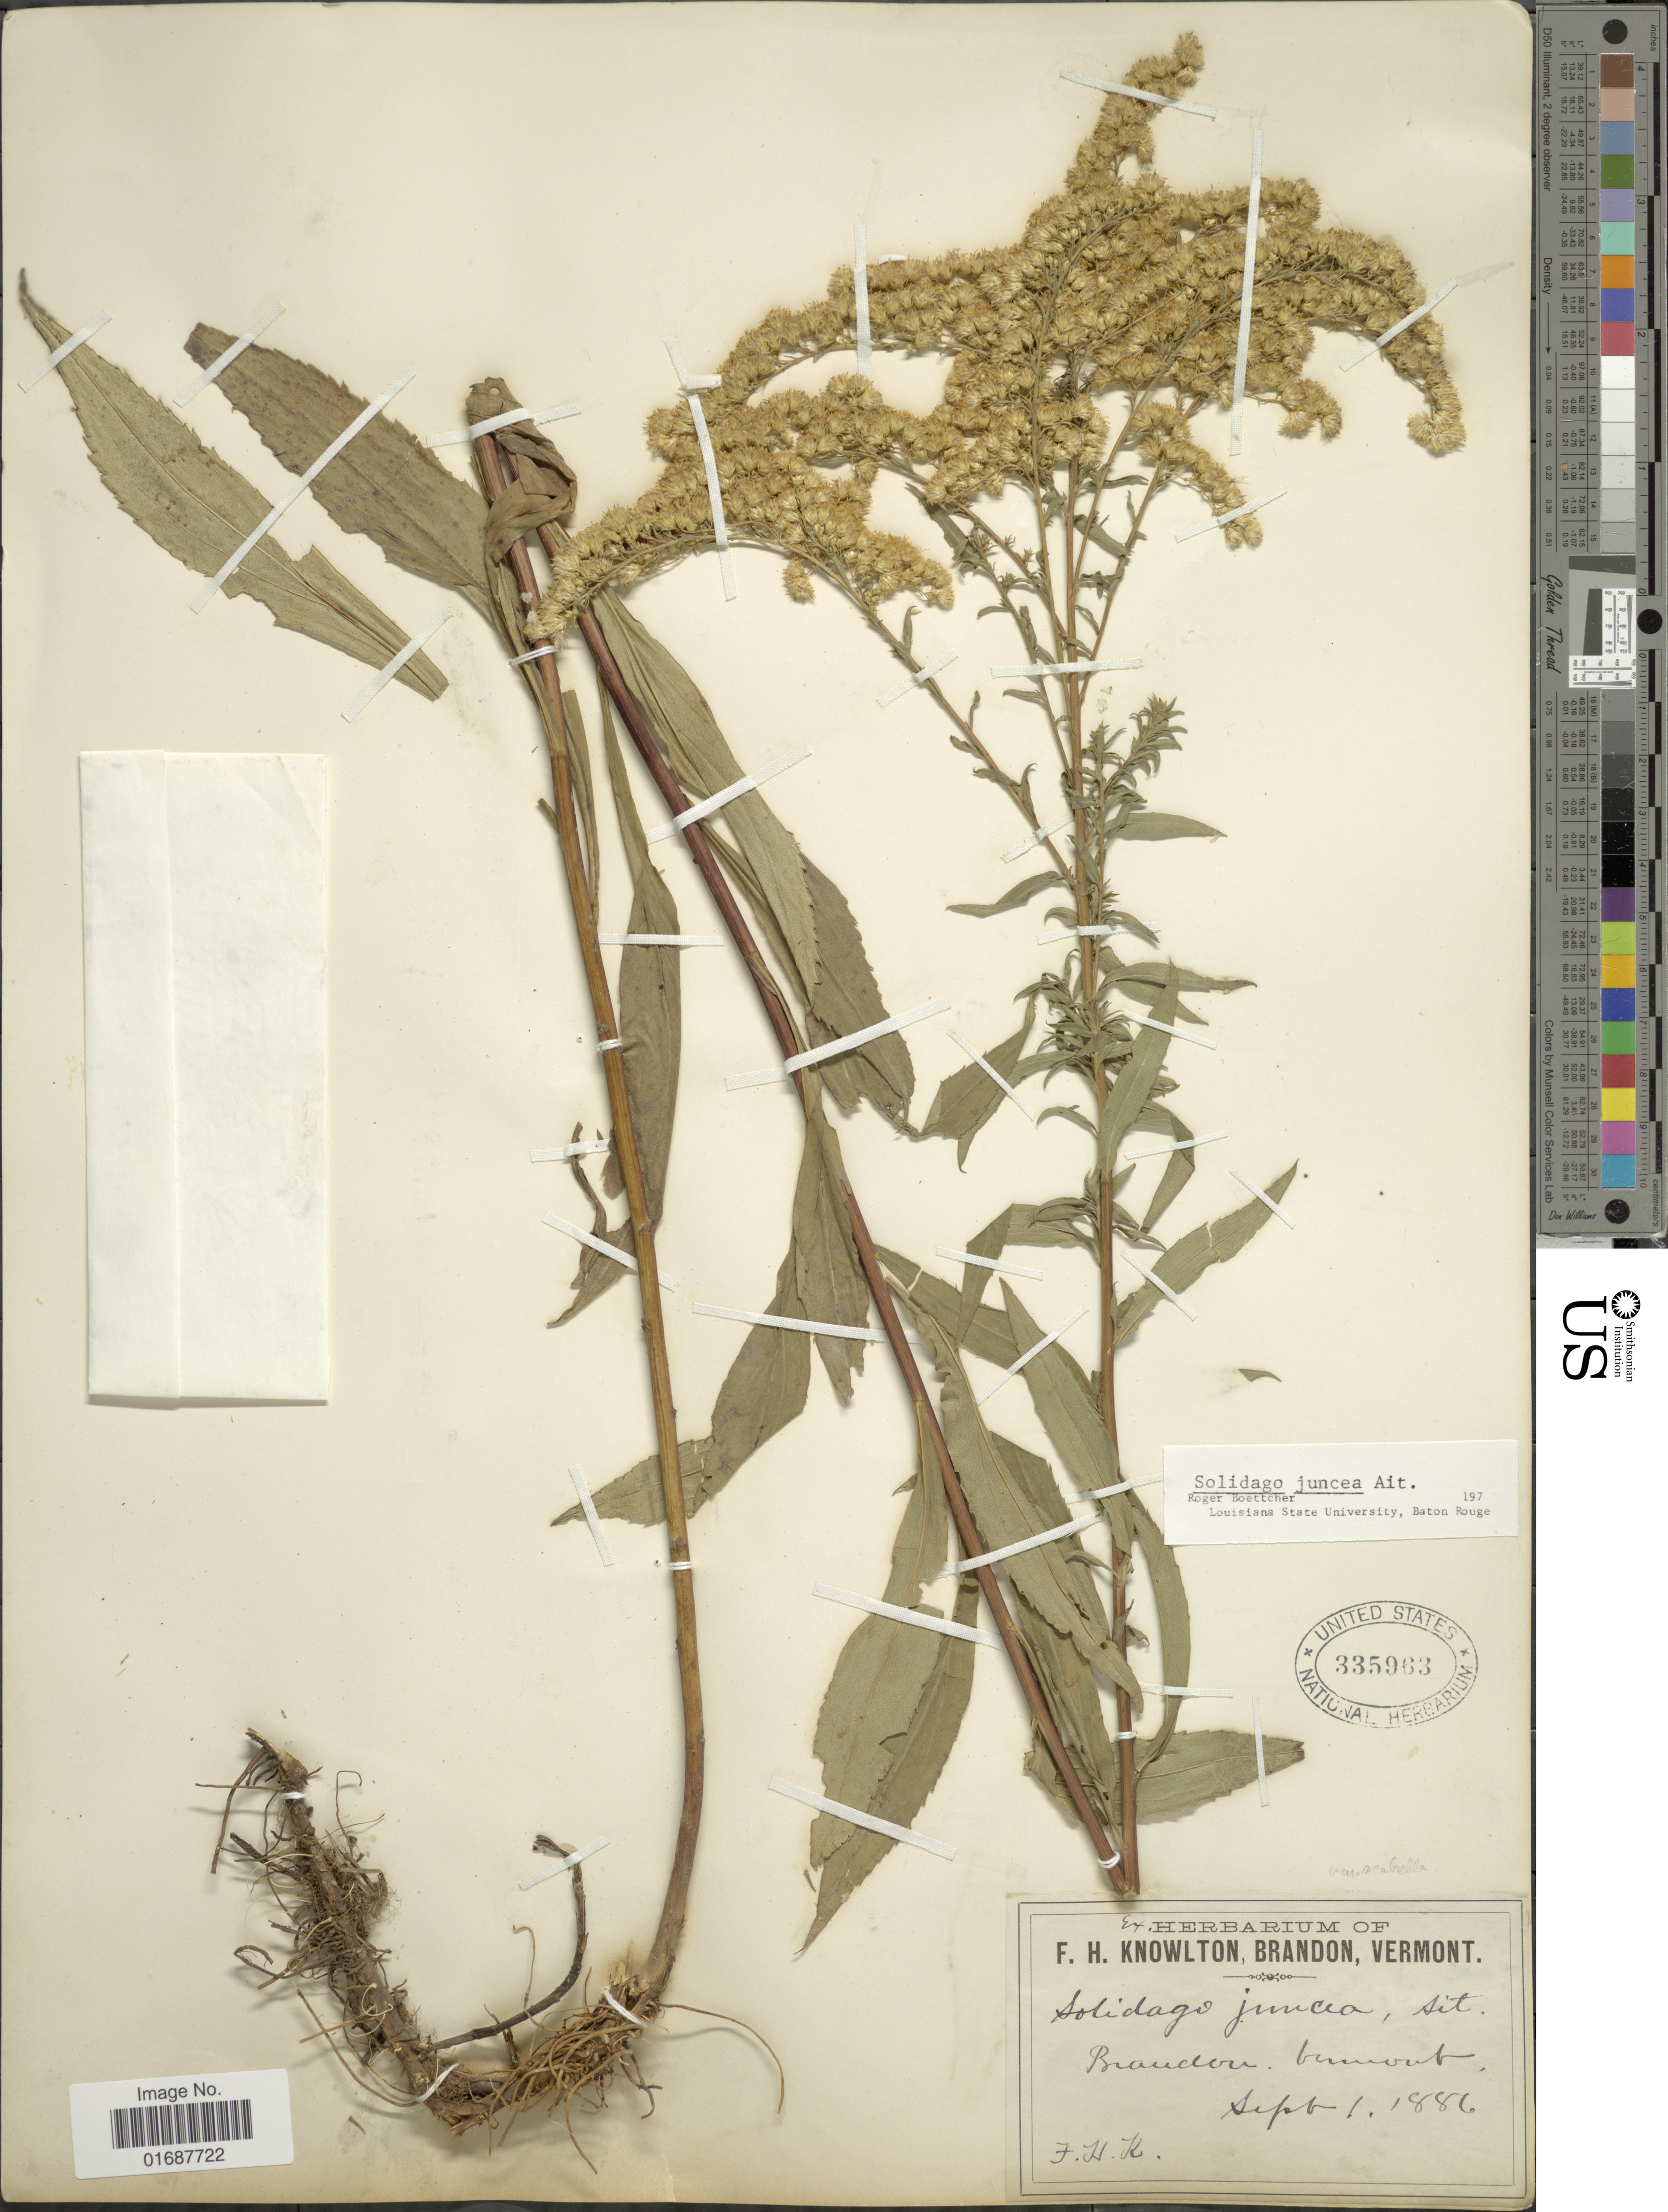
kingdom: Plantae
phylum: Tracheophyta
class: Magnoliopsida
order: Asterales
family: Asteraceae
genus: Solidago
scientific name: Solidago juncea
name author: Aiton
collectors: F. H. Knowlton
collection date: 1886-09-01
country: United States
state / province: Vermont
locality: Brandon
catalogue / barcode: US 335963